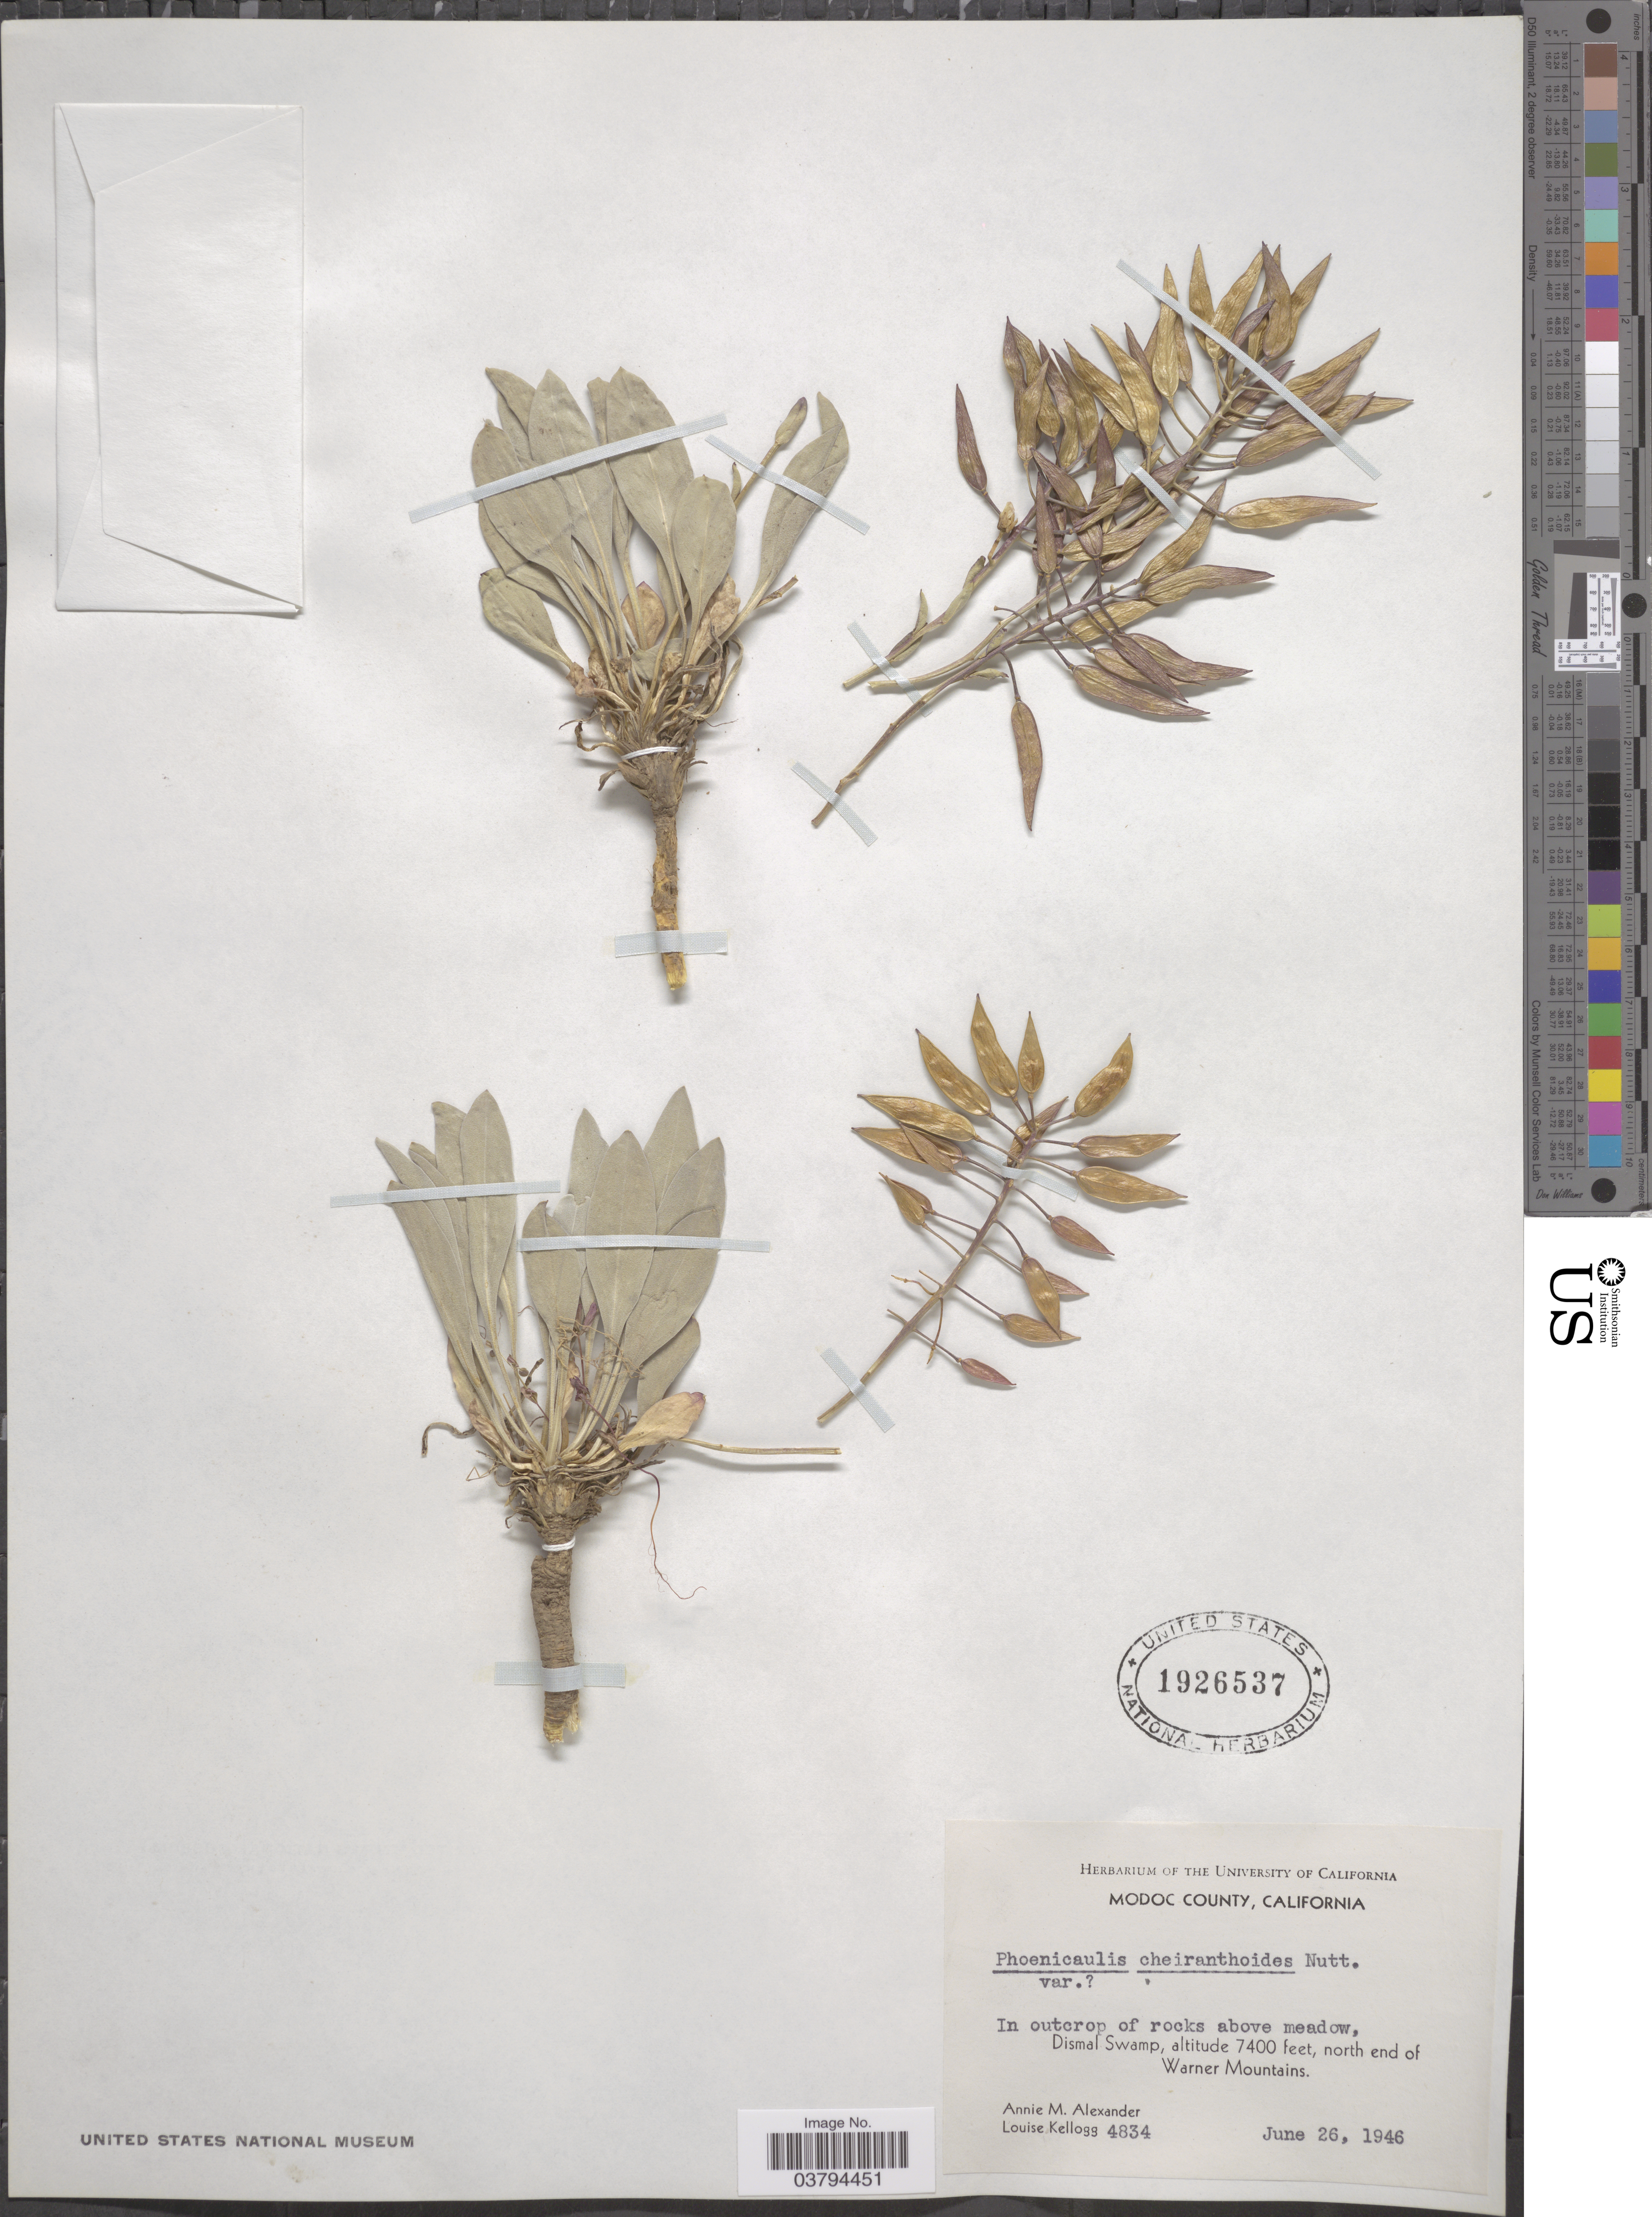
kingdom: Plantae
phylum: Tracheophyta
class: Magnoliopsida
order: Brassicales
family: Brassicaceae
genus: Phoenicaulis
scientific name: Phoenicaulis cheiranthoides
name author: Nutt.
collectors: A. M. Alexander & L. Kellogg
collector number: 4834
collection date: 1946-06-26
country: United States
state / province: California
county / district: Modoc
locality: Modoc County, Dismal Swamp, north end of Warner Mountains.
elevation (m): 2256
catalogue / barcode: US 1926537